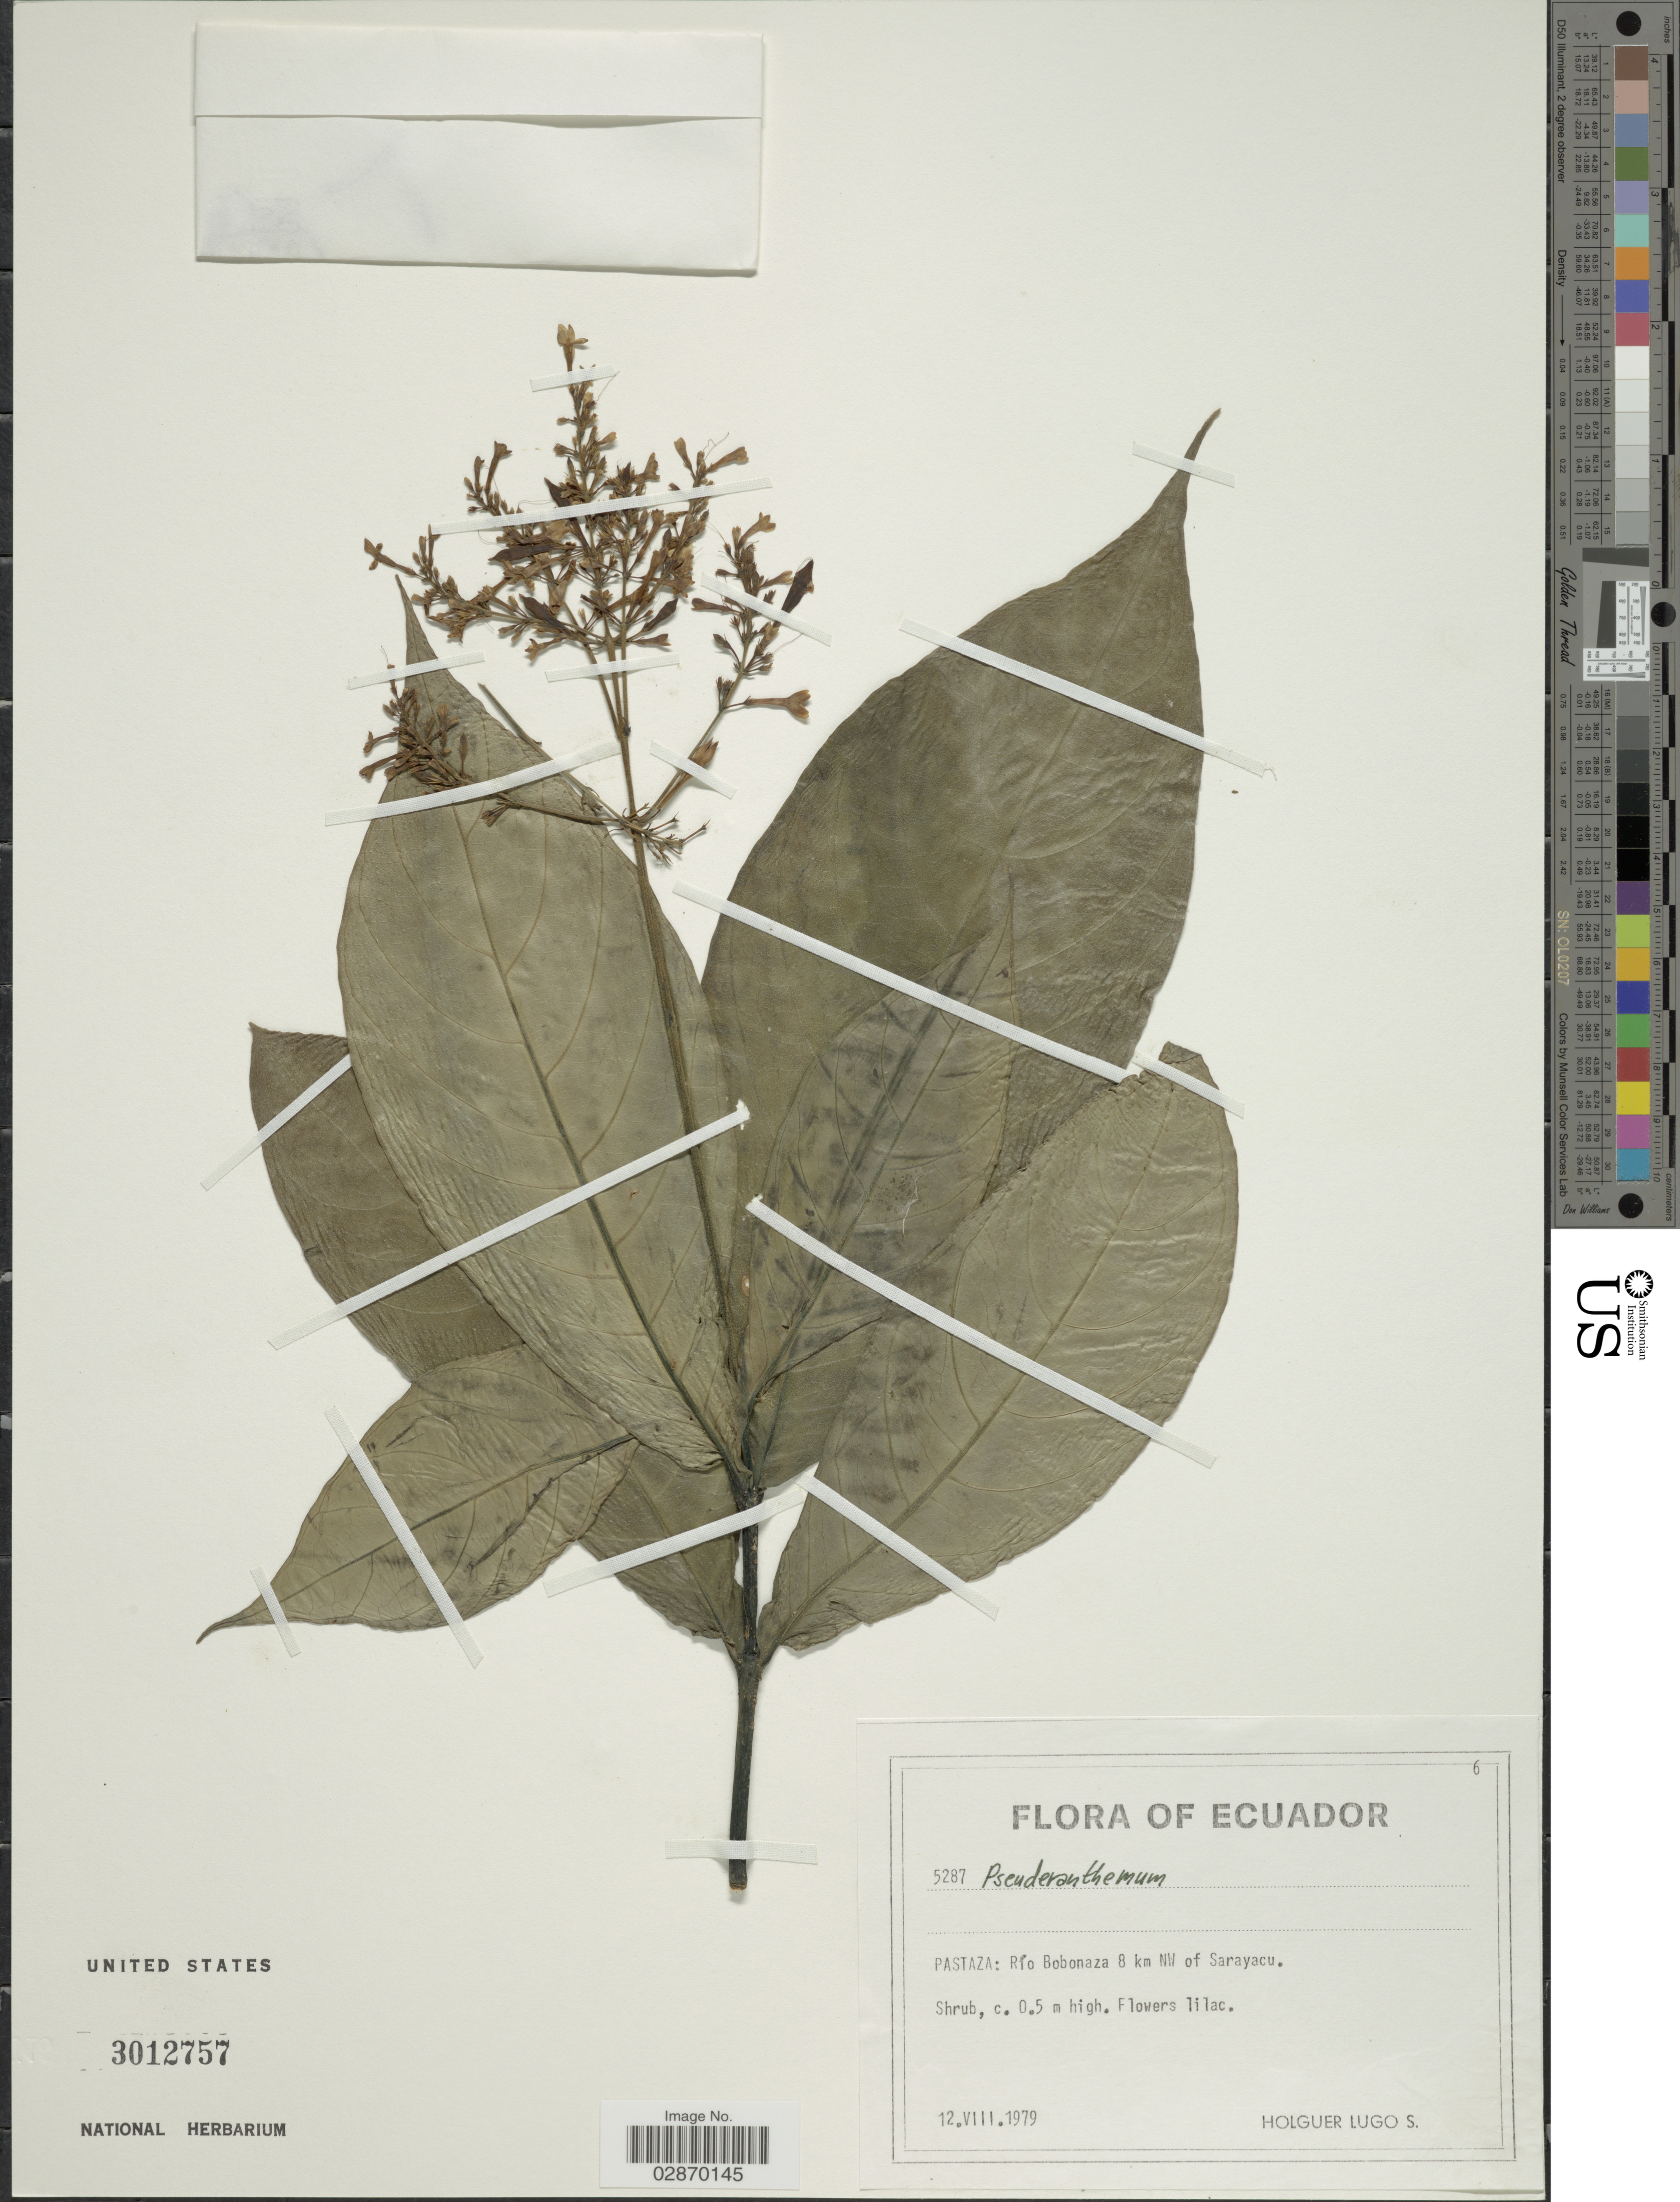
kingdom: Plantae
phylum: Tracheophyta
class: Magnoliopsida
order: Lamiales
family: Acanthaceae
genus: Pseuderanthemum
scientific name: Pseuderanthemum subauriculatum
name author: Mildbr.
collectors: H. Lugo S.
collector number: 5287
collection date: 1979-08-12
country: Ecuador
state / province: Pastaza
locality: Río Bobonaza 8 km NW of Sarayacu.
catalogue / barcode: US 3012757